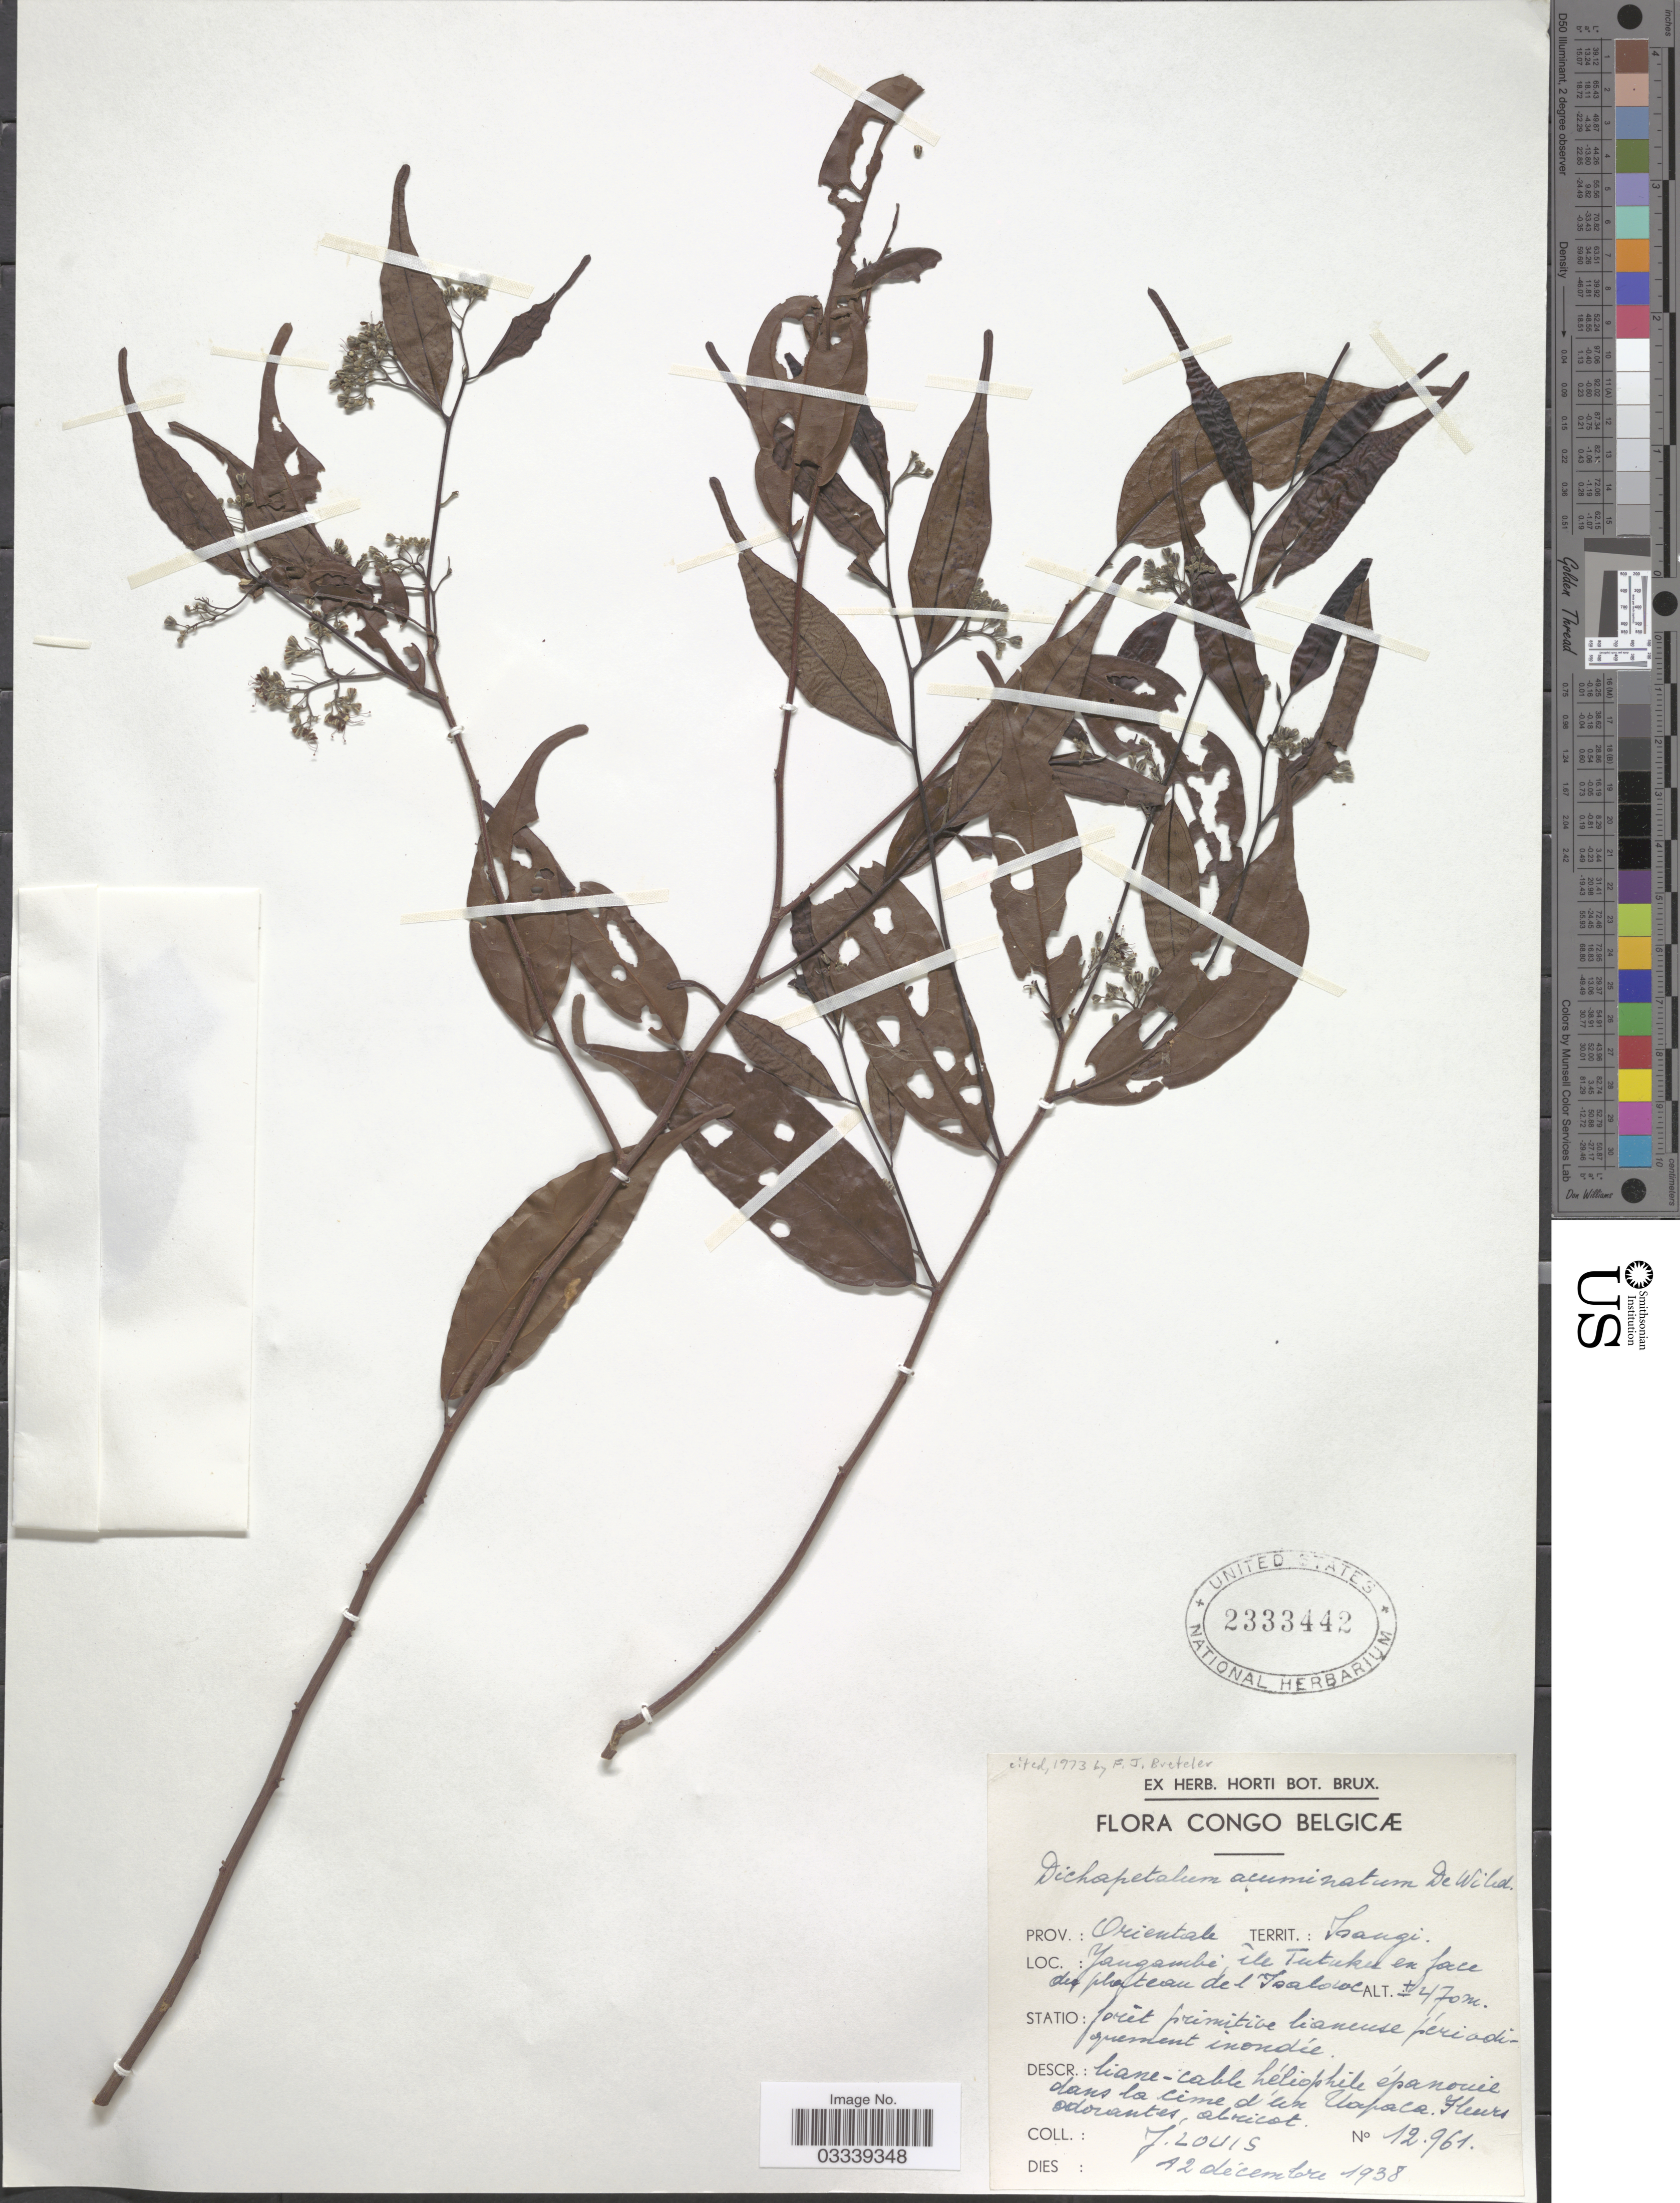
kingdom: Plantae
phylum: Tracheophyta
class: Magnoliopsida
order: Malpighiales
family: Dichapetalaceae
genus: Dichapetalum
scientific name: Dichapetalum acuminatum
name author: De Wild.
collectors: J. Louis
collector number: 12961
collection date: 1938-12-12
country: Congo, Democratic Republic of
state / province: Tshopo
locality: Congo Belgicæ, Territ.: Isangi, Yangambi íle Tutuku en face du plateau de l'Isalowe.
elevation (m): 470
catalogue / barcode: US 2333442